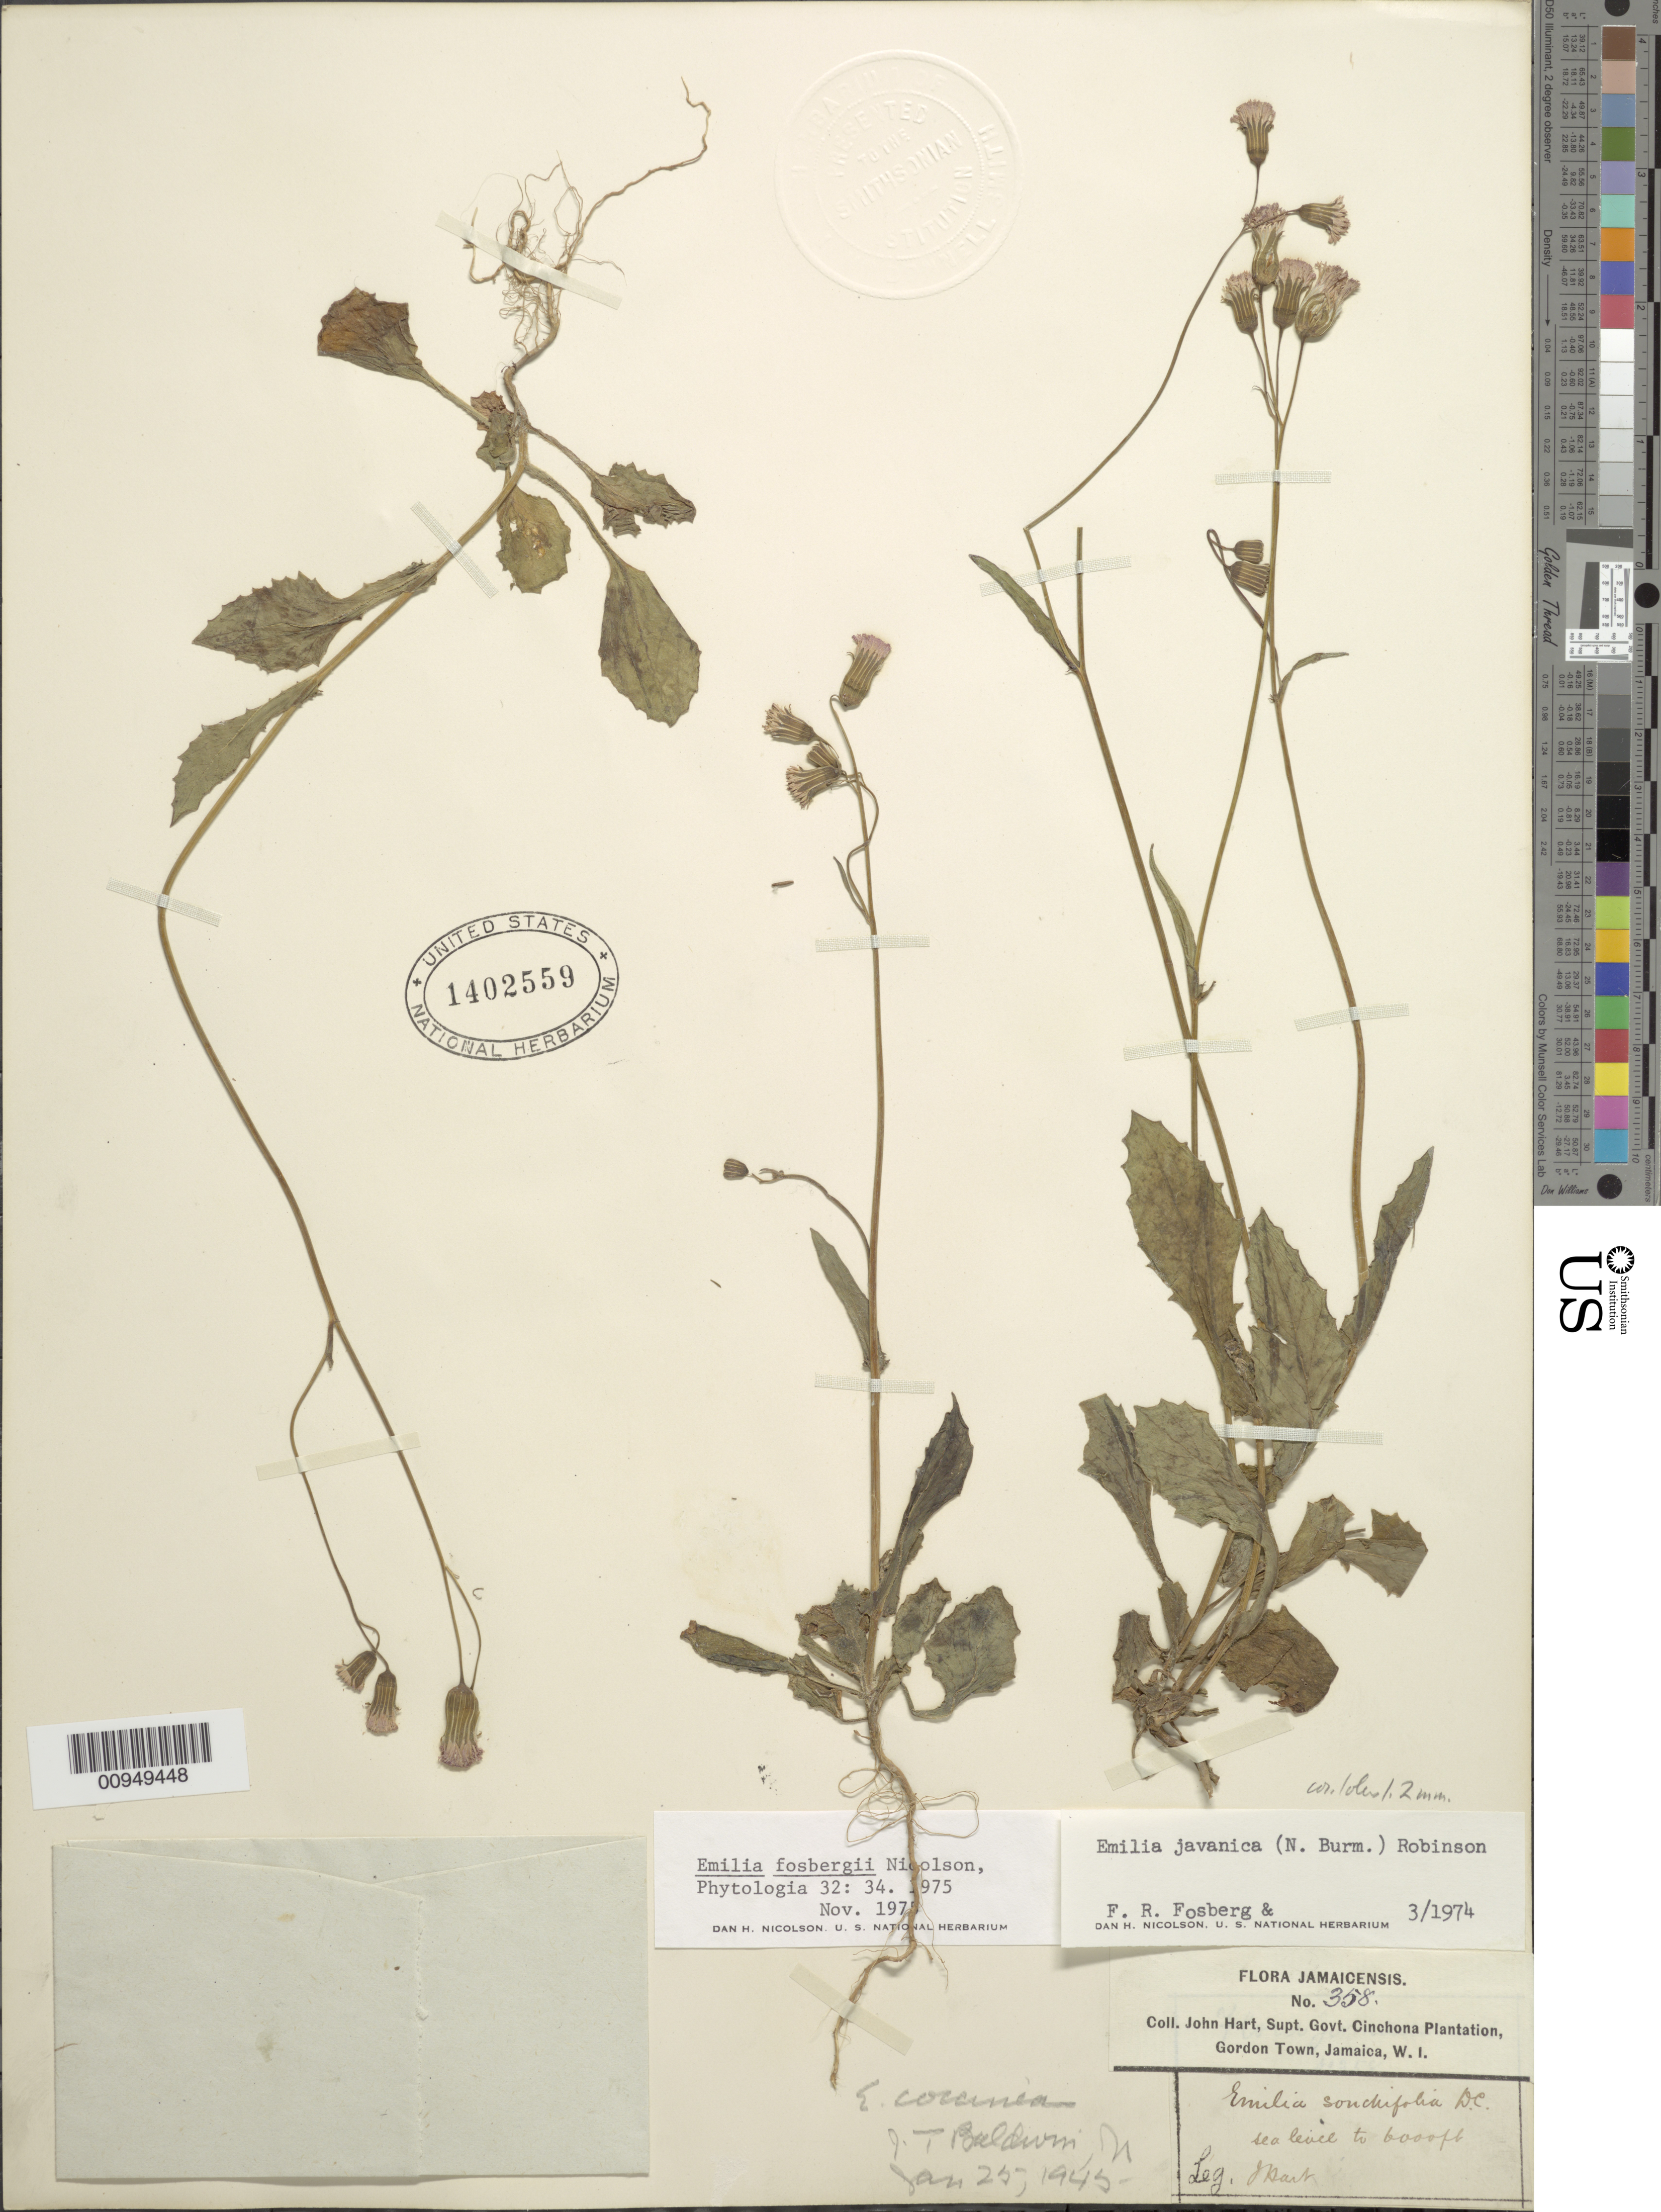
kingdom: Plantae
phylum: Tracheophyta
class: Magnoliopsida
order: Asterales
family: Asteraceae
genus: Emilia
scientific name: Emilia fosbergii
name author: Nicolson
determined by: Nicolson, Dan H.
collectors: J. Hart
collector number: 358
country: Jamaica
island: Jamaica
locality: Gordon Town, Supt. Govt. Cinchona Plantation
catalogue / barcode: US 1402559